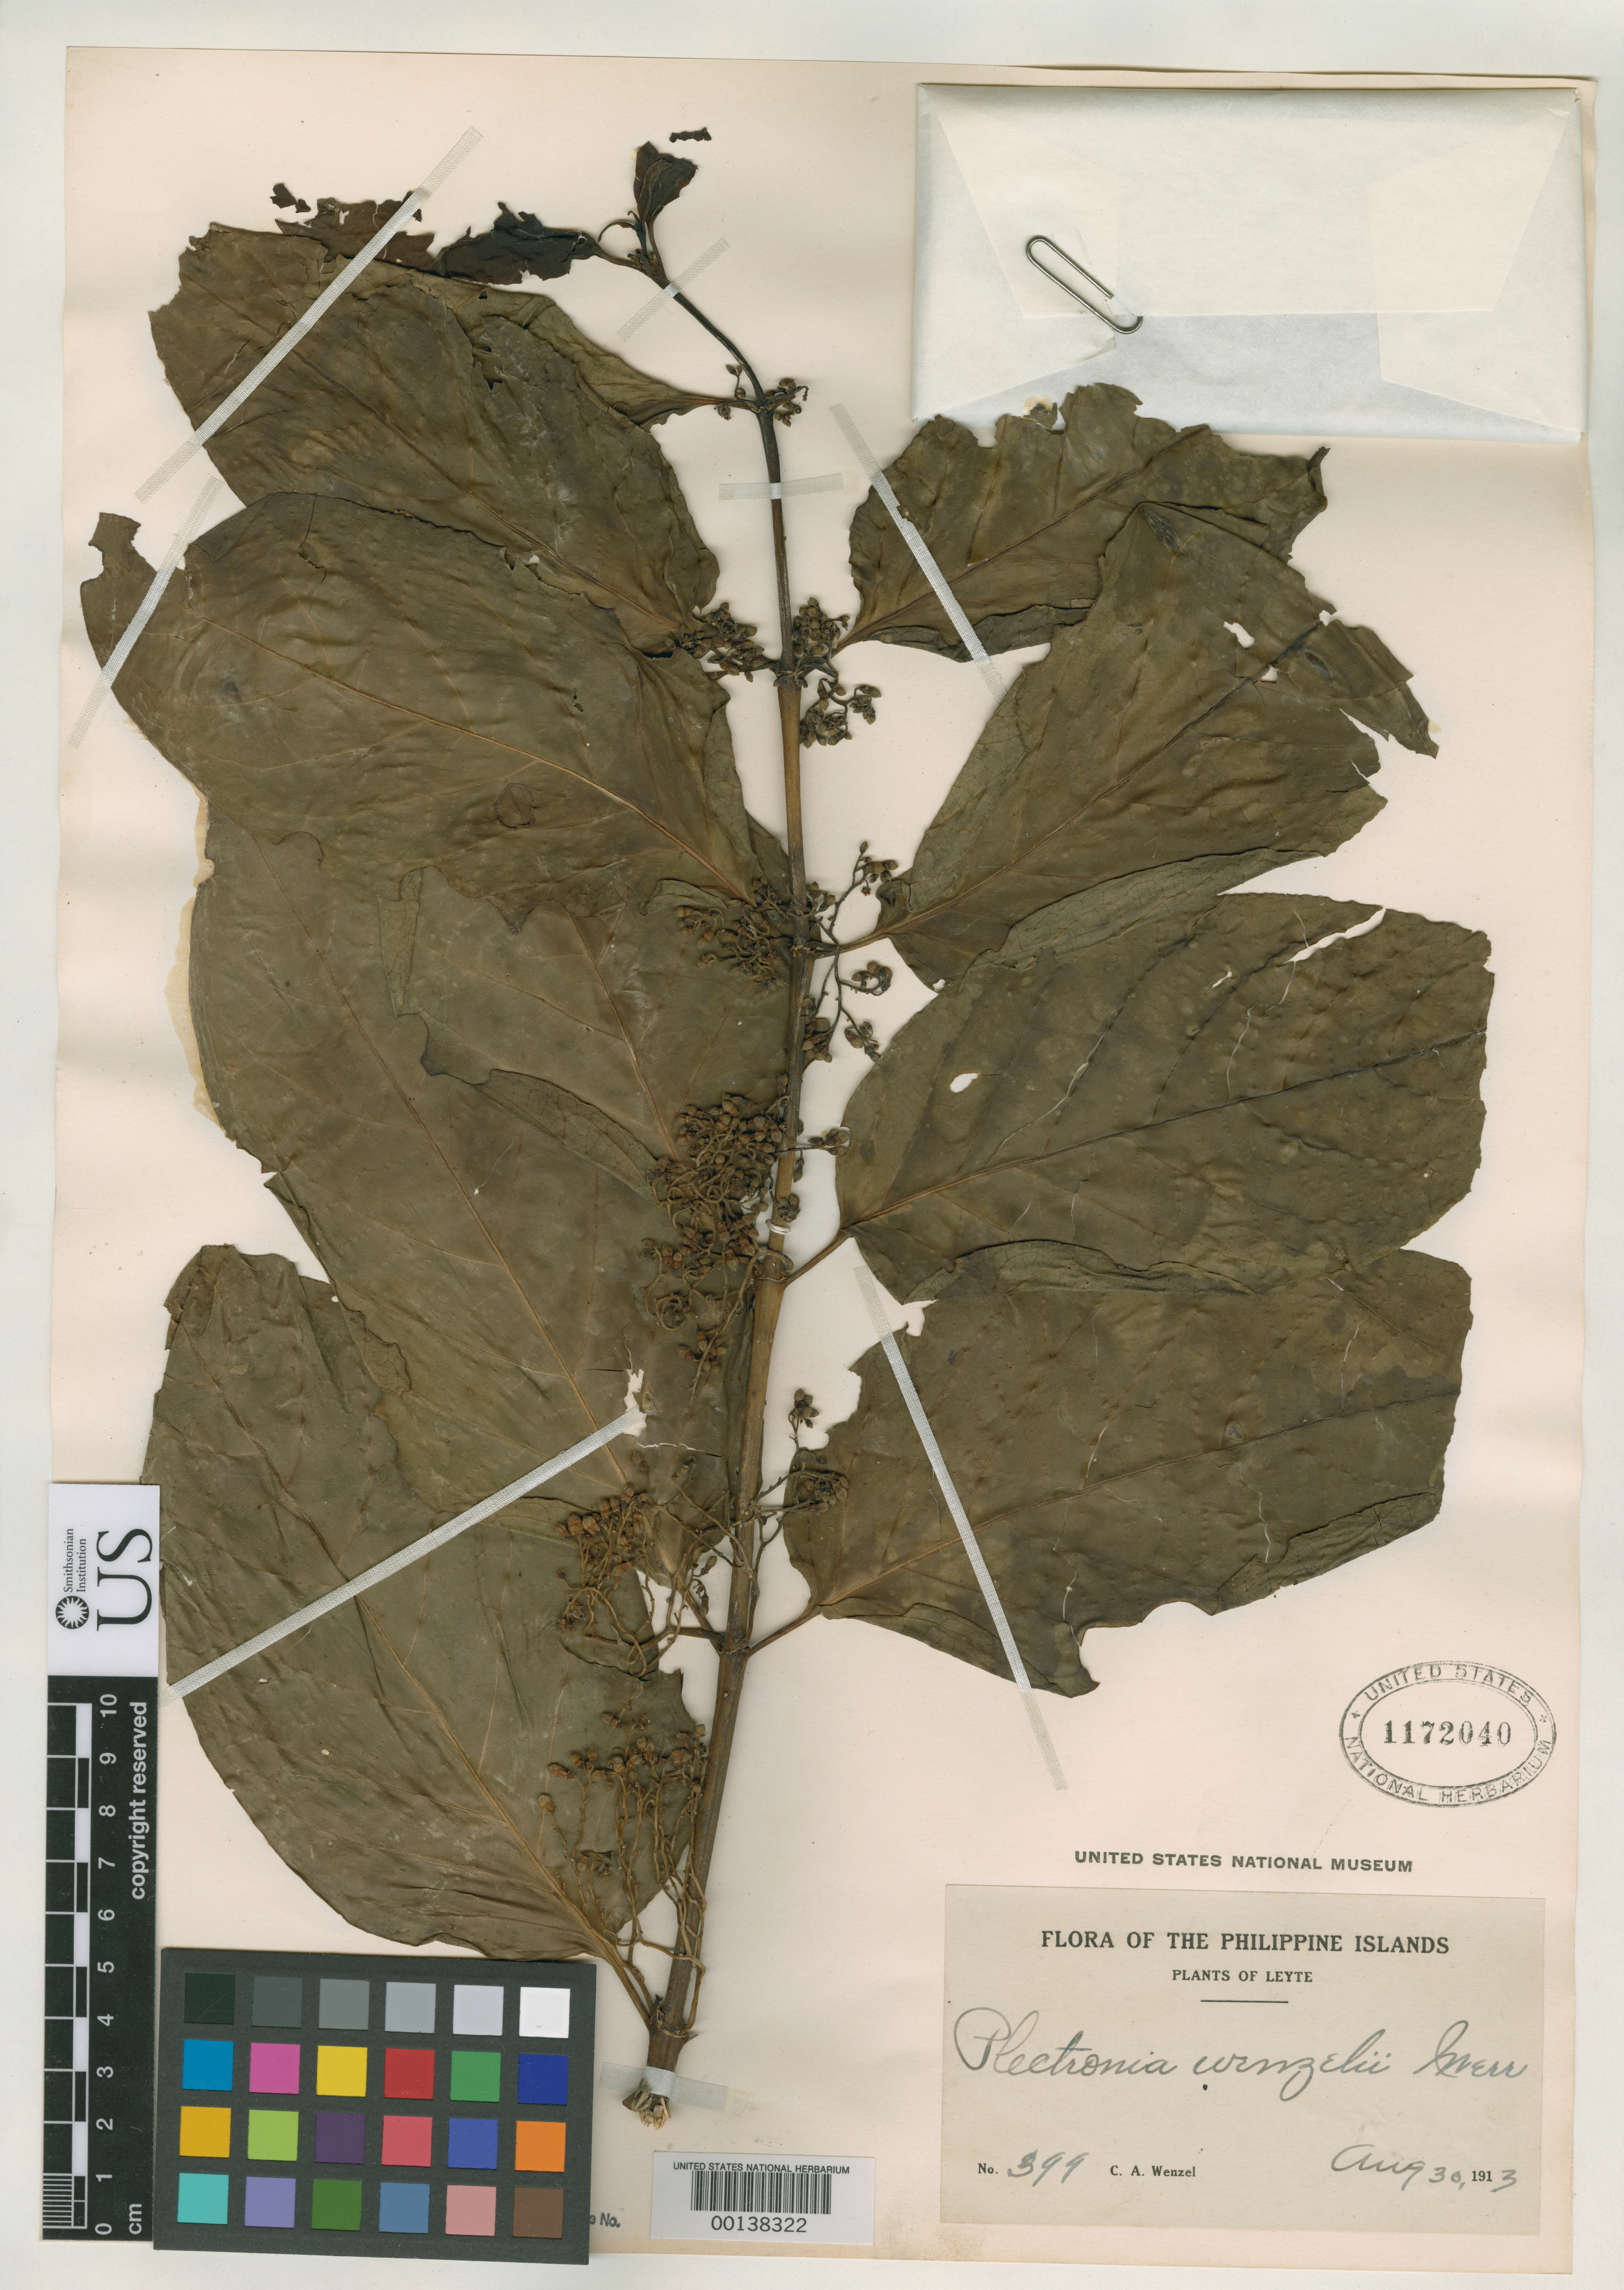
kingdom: Plantae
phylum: Tracheophyta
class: Magnoliopsida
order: Gentianales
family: Rubiaceae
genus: Plectronia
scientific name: Plectronia wenzelii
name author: Merr.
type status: Isotype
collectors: C. Wenzel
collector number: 399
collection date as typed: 30 Aug 1913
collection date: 1913-08-30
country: Philippines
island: Leyte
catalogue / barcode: US 1172040